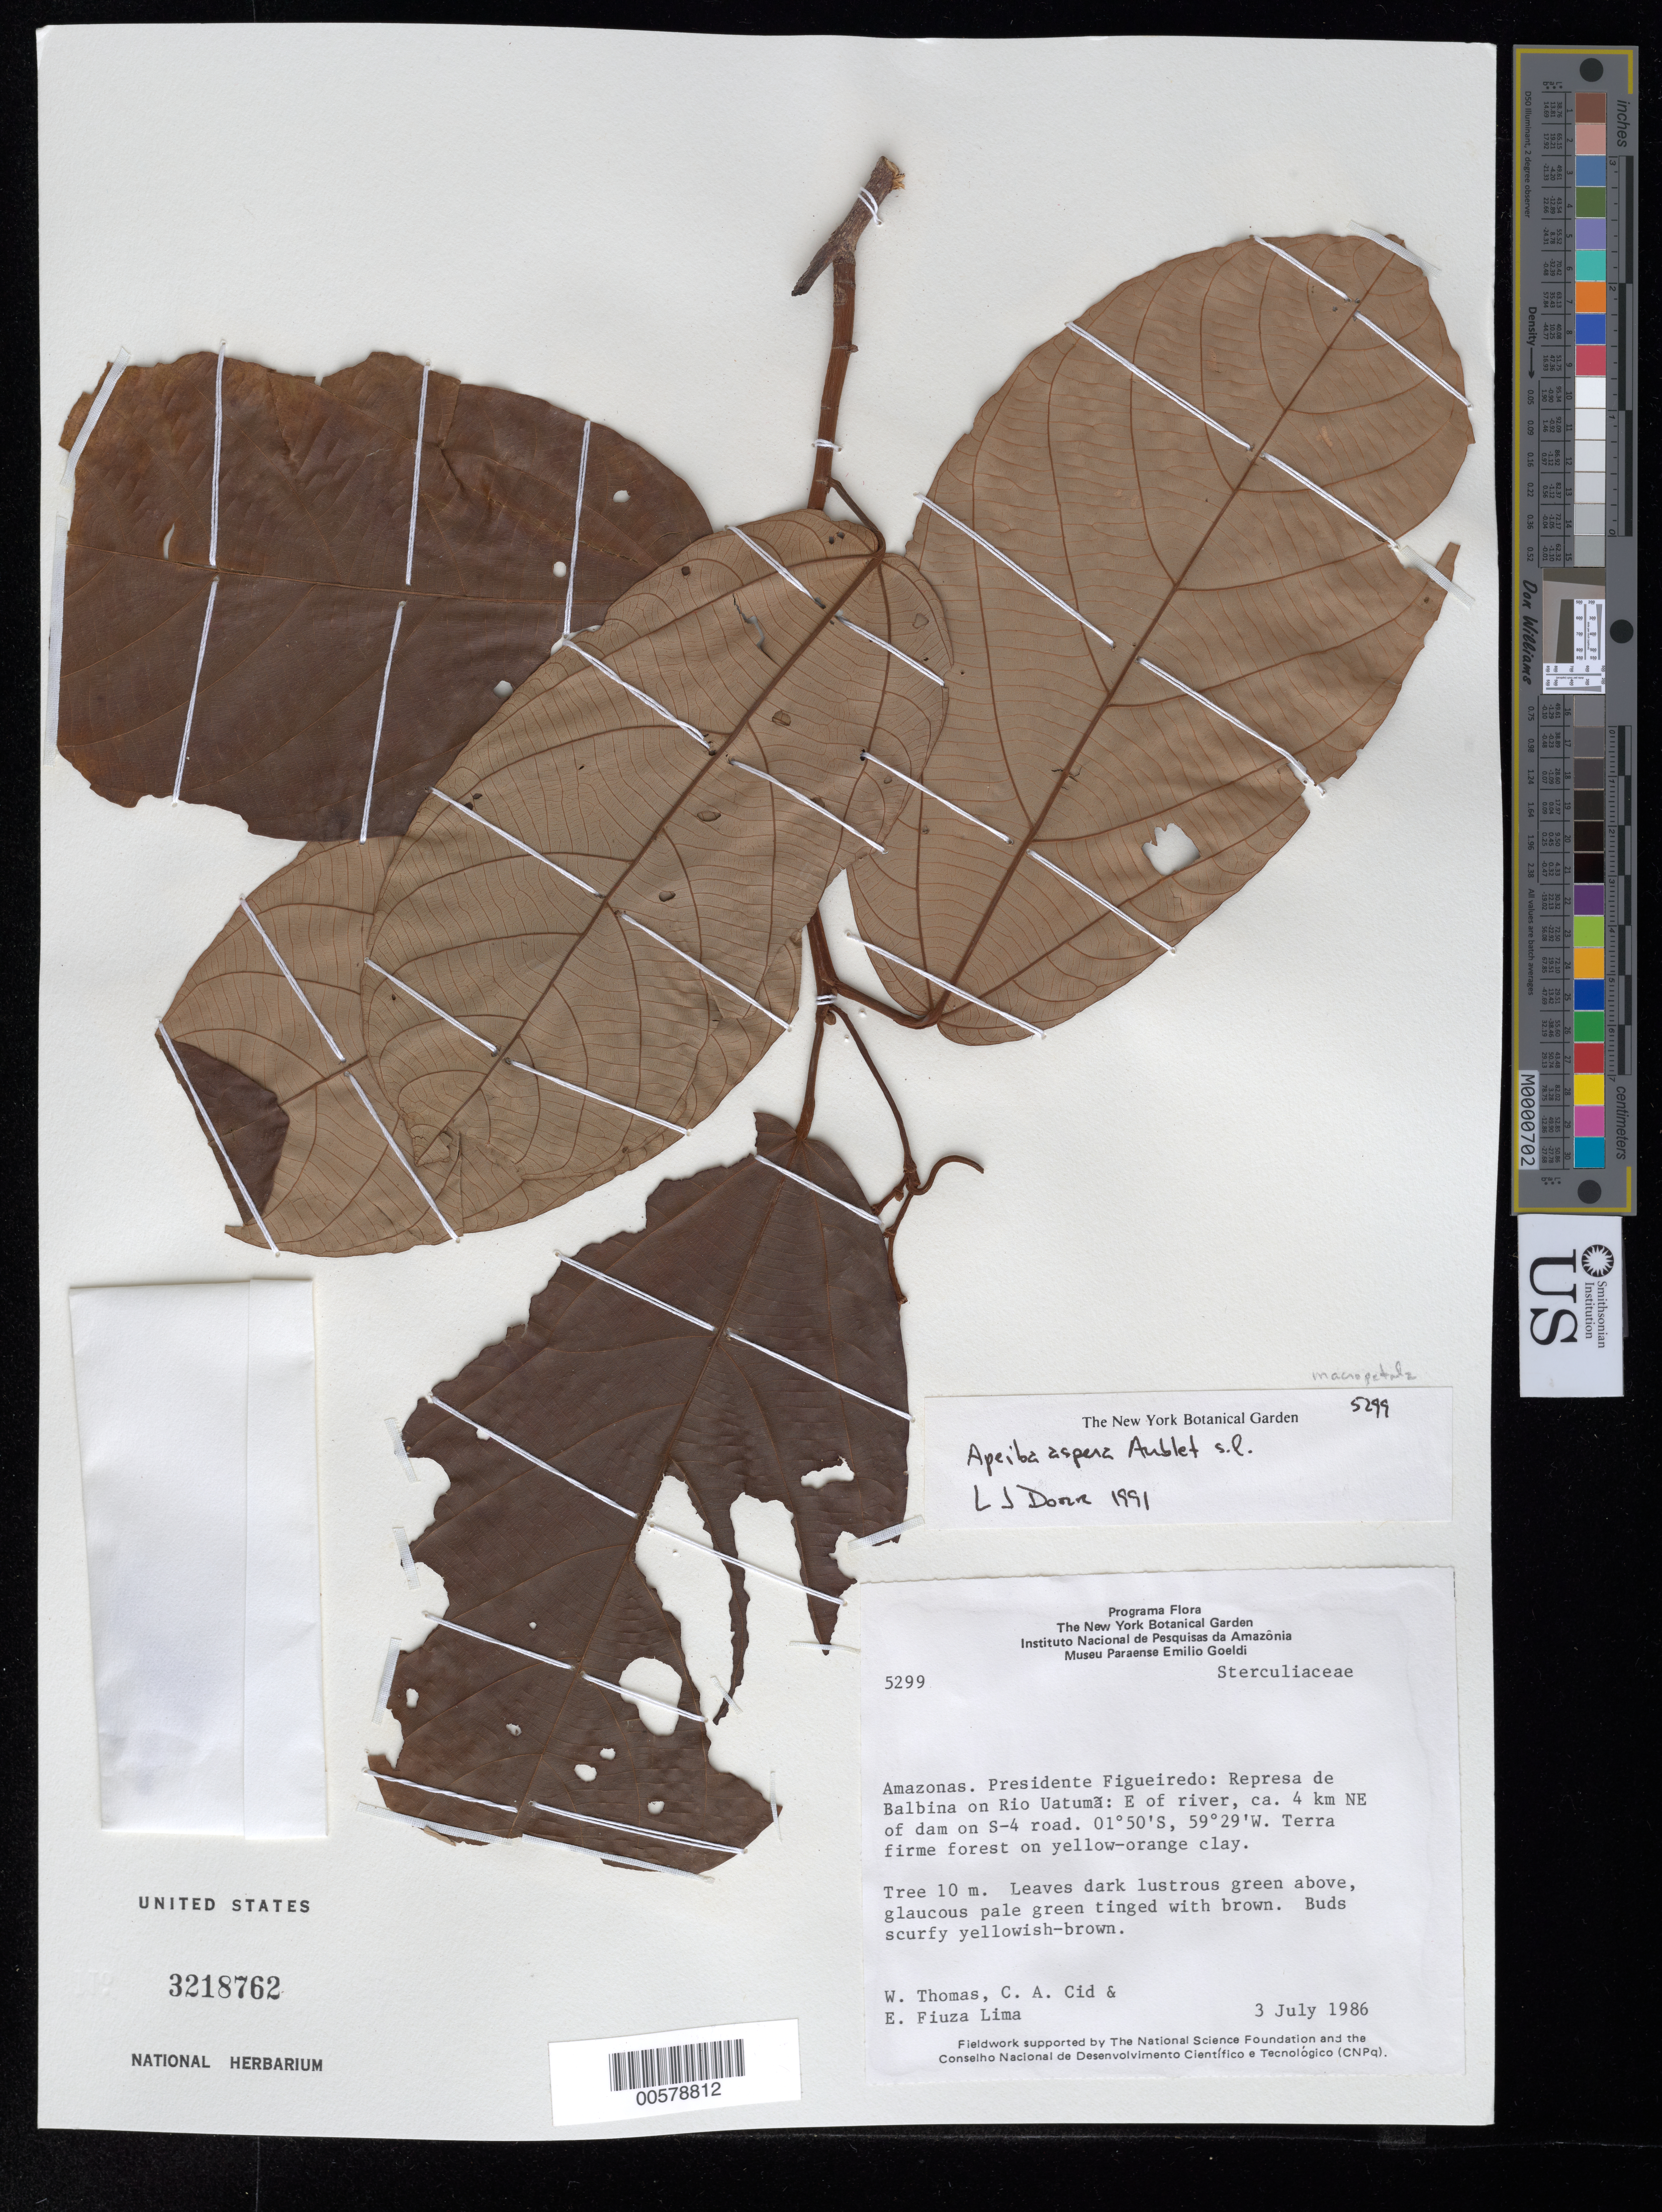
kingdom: Plantae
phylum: Tracheophyta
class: Magnoliopsida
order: Malvales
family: Malvaceae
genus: Apeiba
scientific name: Apeiba aspera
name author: Aubl.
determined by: Dorr, L. J., (BOT), Smithsonian Institution - National Museum of Natural History (UNITED STATES)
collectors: W. Thomas, C. A. Cid Ferreira & E. Fiuza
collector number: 5299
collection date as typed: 03 Jul 1986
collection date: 1986-07-03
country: Brazil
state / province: Amazonas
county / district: Presidente Figueiredo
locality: Represa de Balbina on Rio Uatama: E of river, ca. 4 km NE of dam on S-4 road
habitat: Terra firme forest on yellow-orange clay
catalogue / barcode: US 3218762